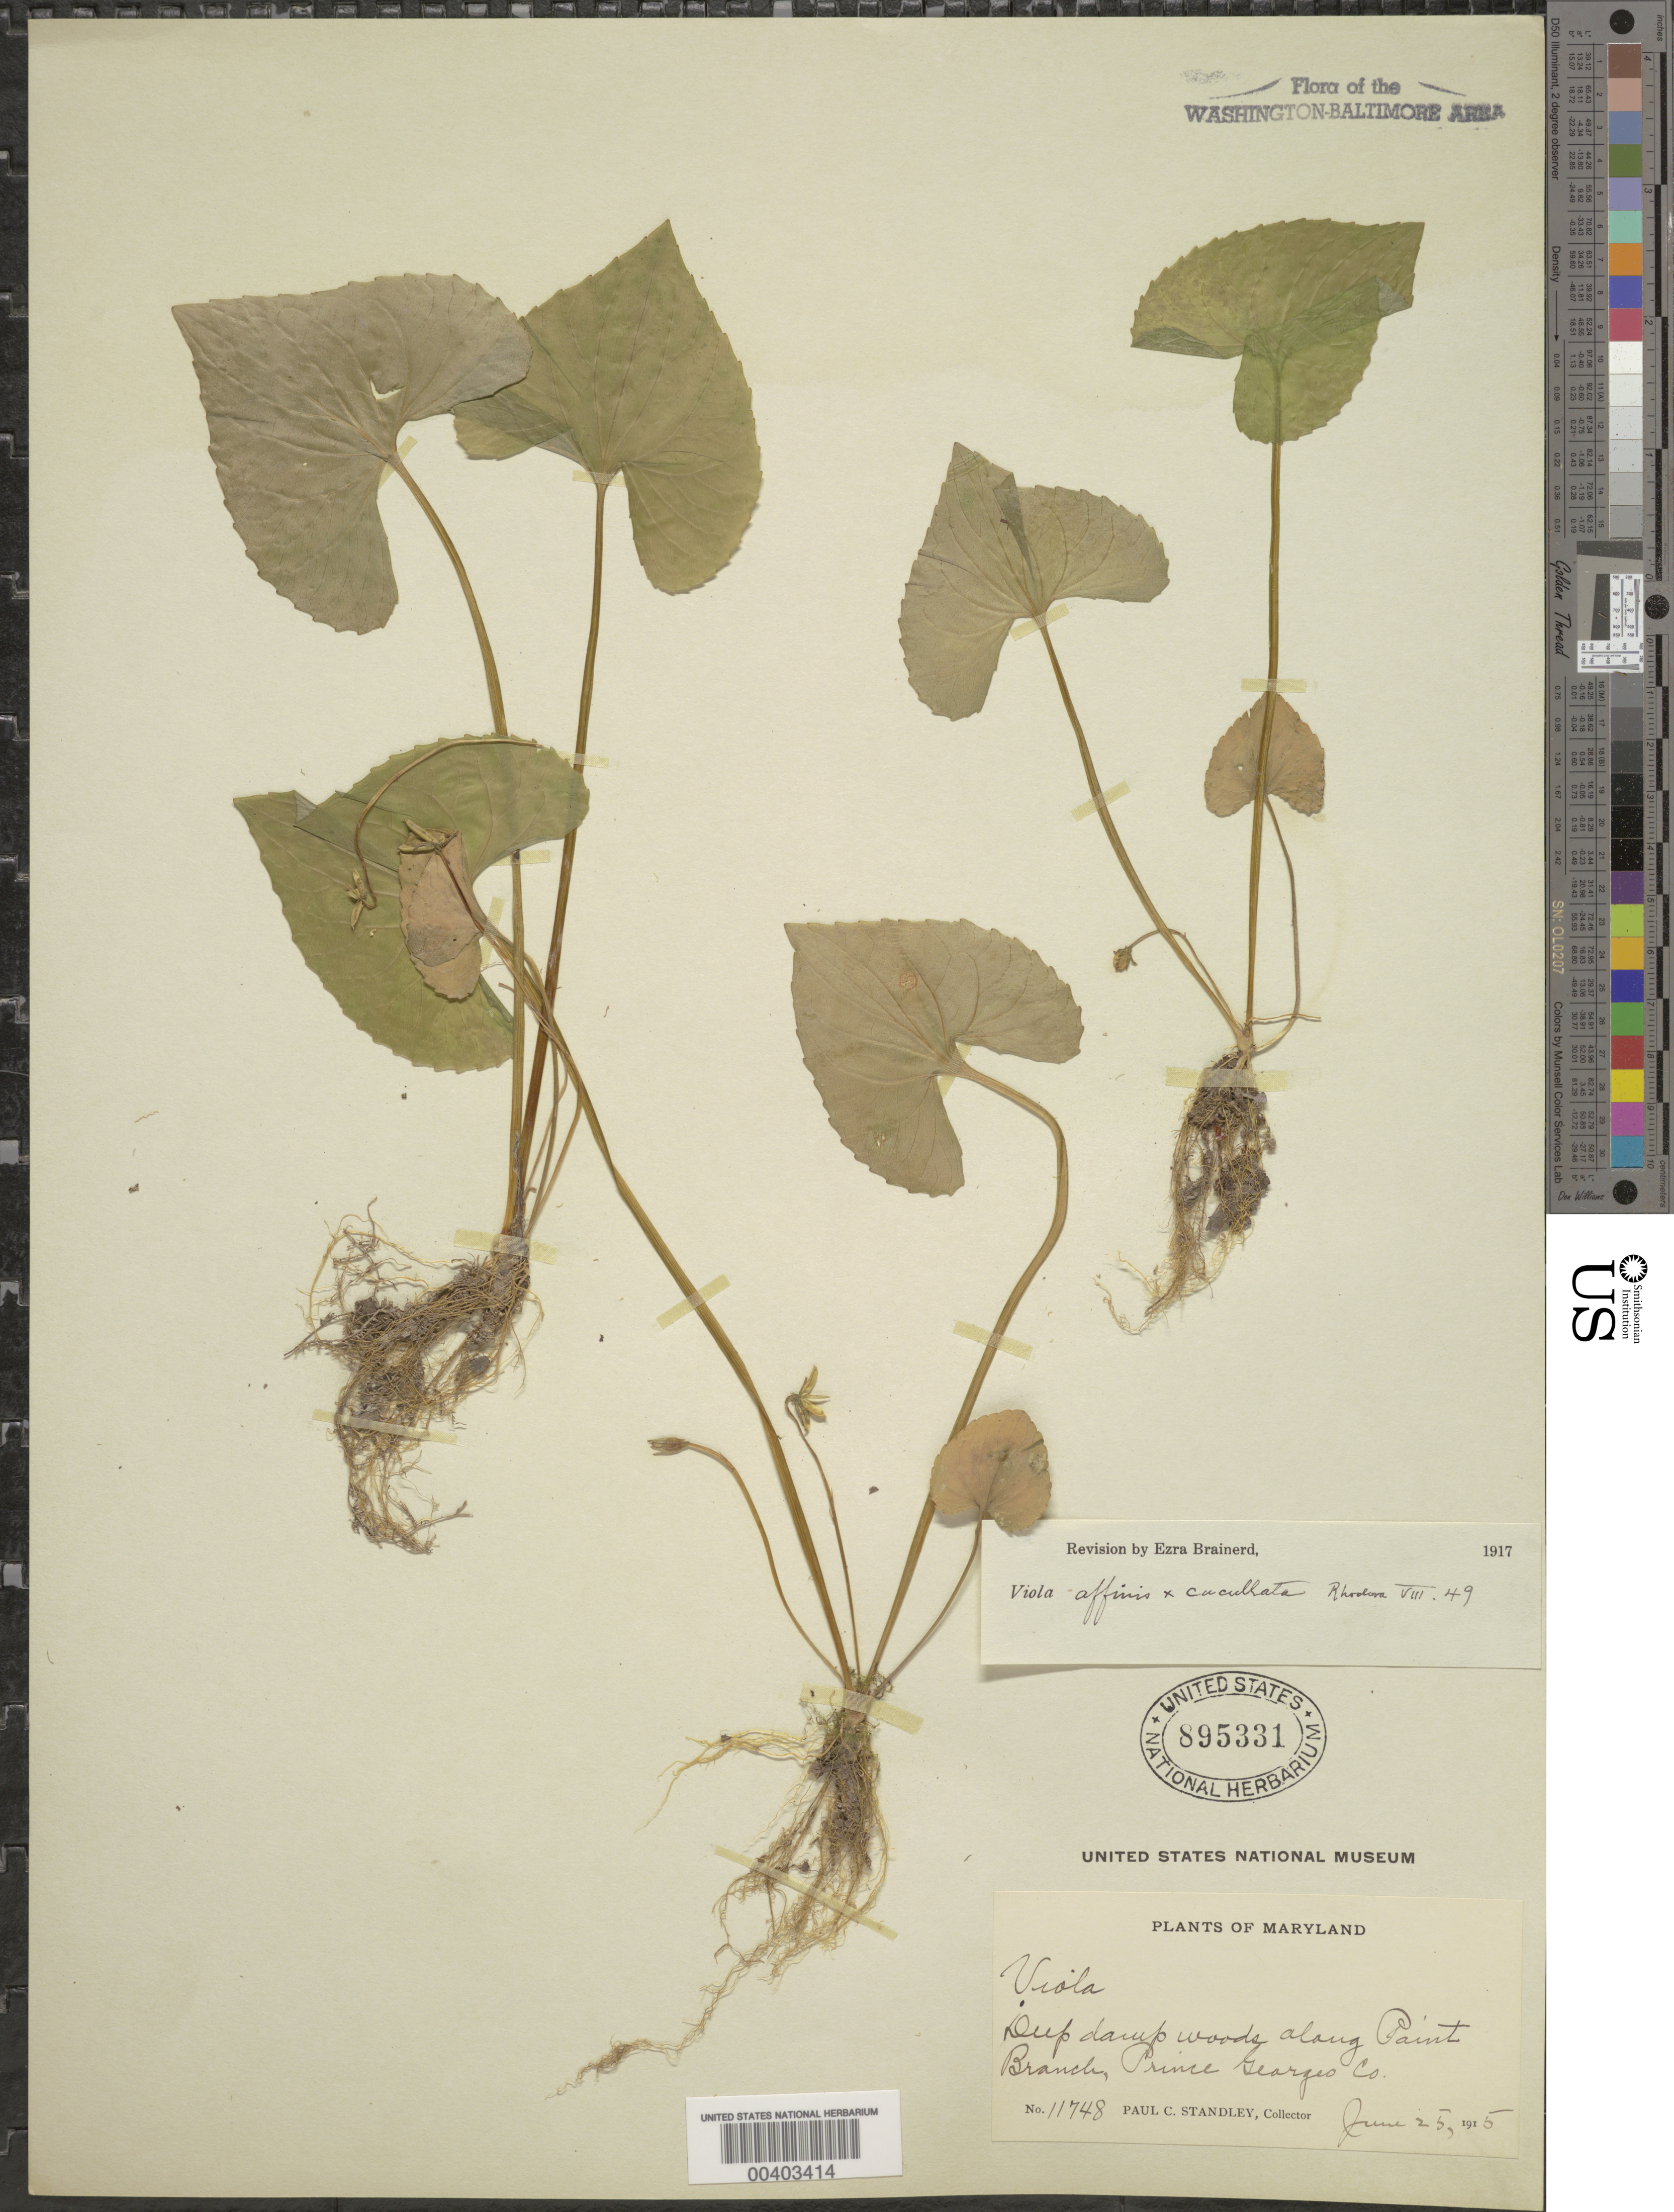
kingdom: Plantae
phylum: Tracheophyta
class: Magnoliopsida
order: Malpighiales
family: Violaceae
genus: Viola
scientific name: Viola sororia var. affinis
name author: (LeConte) McKinney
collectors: P. C. Standley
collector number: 11748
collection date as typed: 25 Jun 1915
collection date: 1915-06-25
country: United States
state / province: Maryland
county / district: Prince George's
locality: Paint Branch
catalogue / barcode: US 895331